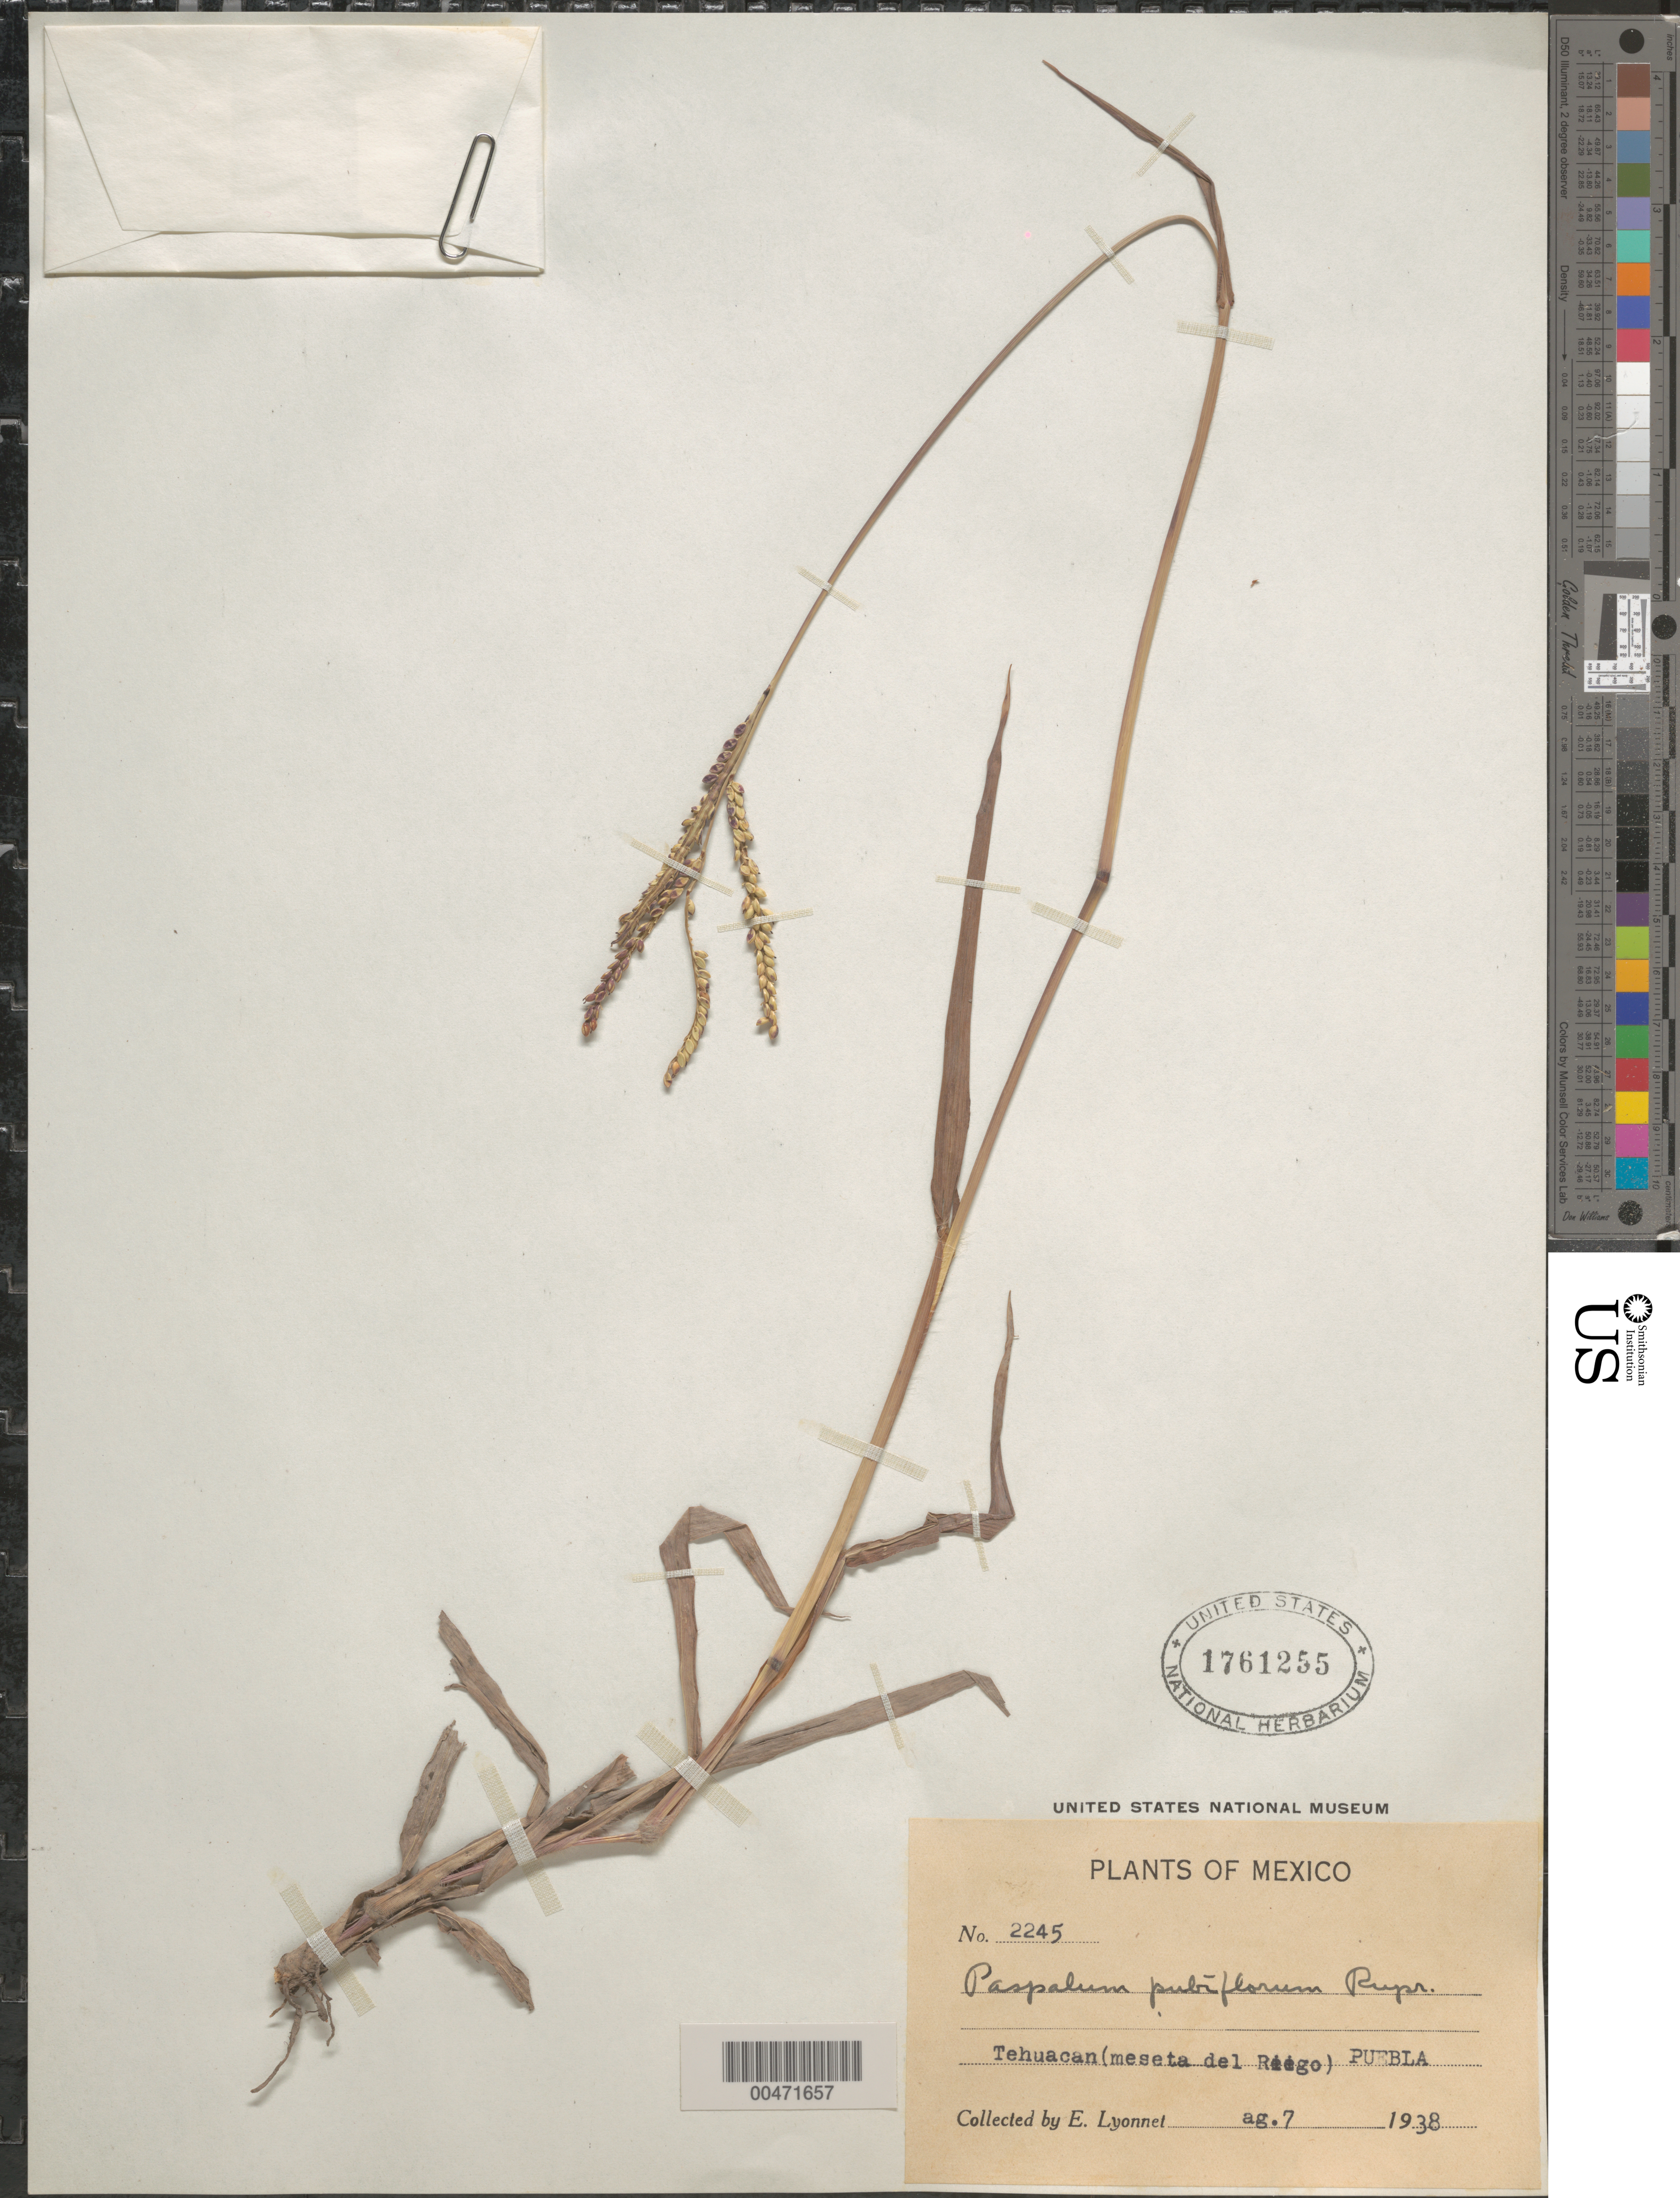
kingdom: Plantae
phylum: Tracheophyta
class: Liliopsida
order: Poales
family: Poaceae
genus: Paspalum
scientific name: Paspalum pubiflorum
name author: Rupr. ex E. Fourn.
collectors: Bro. E. Lyonnet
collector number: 2245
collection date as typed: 7 Aug 1938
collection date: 1938-08-07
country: Mexico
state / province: Puebla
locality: Tehuacan (meseta del Riego)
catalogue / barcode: US 1761255